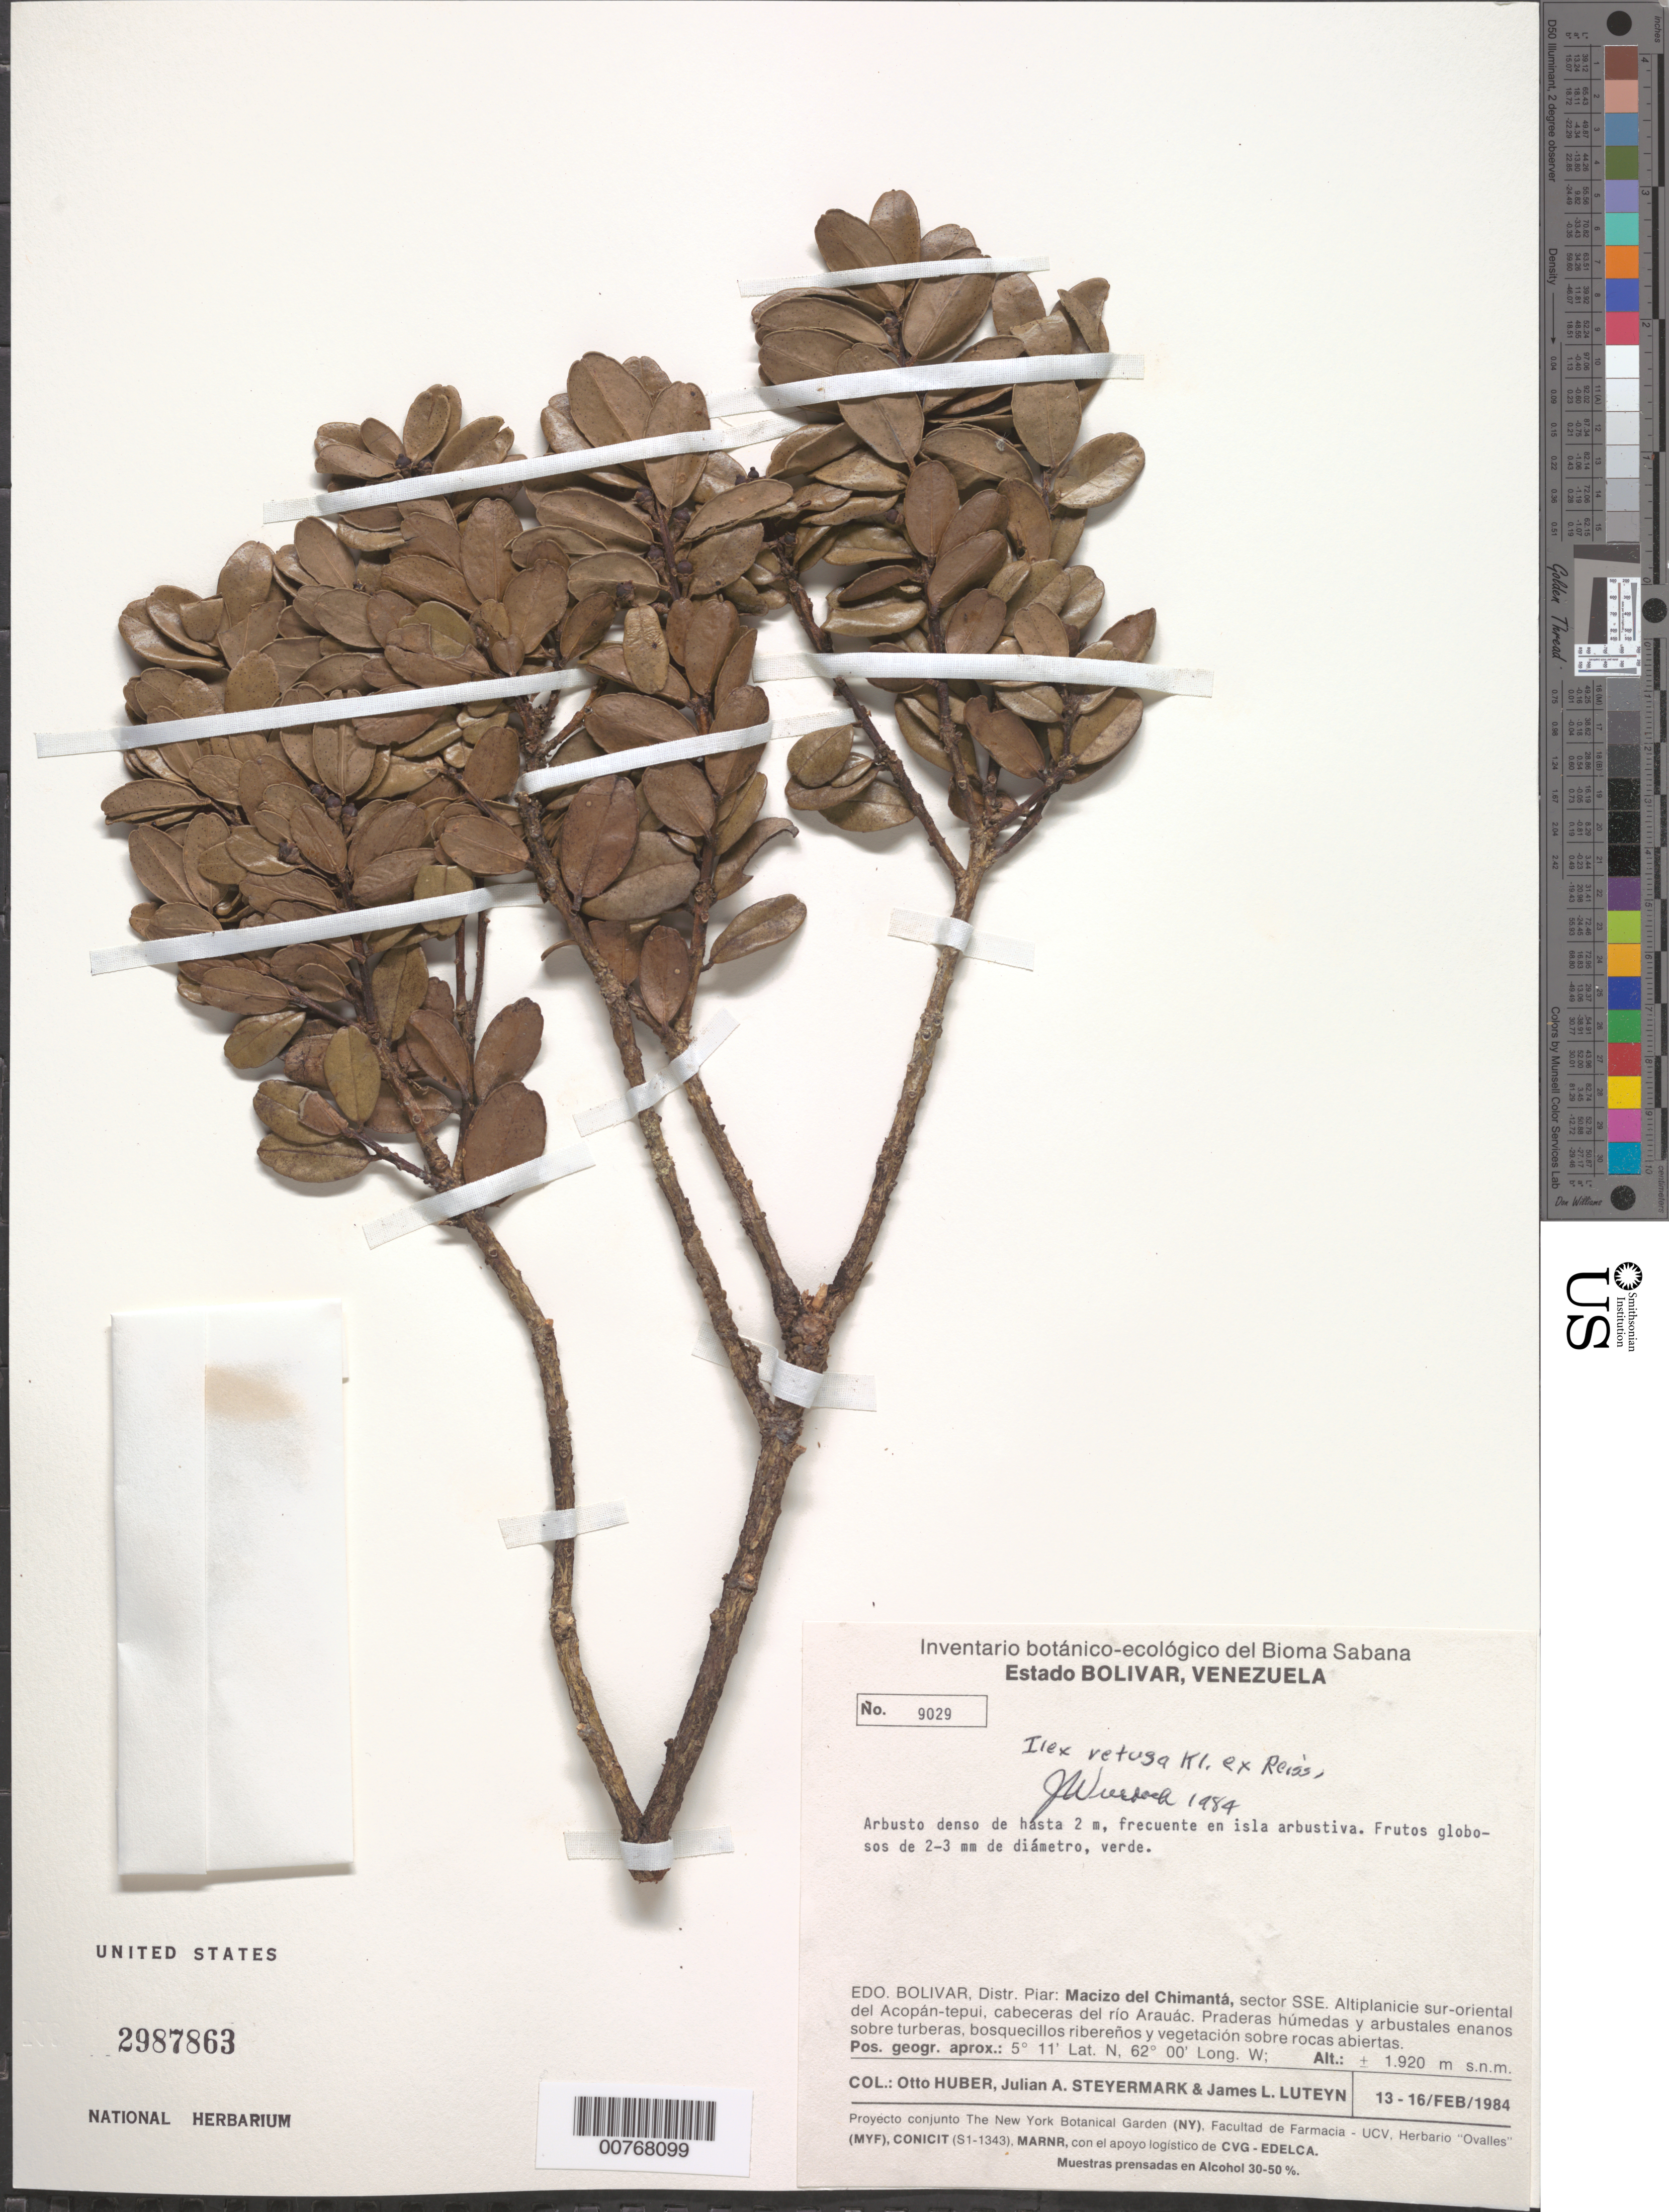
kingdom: Plantae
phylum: Tracheophyta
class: Magnoliopsida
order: Aquifoliales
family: Aquifoliaceae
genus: Ilex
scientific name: Ilex retusa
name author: Klotzsch ex Reissek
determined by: Wurdack, John J., (US), US (UNITED STATES)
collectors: O. Huber, J. Steyermark & J. L. Luteyn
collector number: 9029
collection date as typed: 13-Feb-84 to 16-Feb-84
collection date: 1984-02-13/1984-02-16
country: Venezuela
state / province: Bolívar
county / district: Piar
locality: Macizo del Chimantá, sector SSE, sur-oriental del Acopan-tepuí, cabeceras del Río Arauac.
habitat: En isla arbustiva; praderas húmedas y arbustales enanos sobre turberas, bosquecillos ribereños y vegetación sobre rocas abiertas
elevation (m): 1920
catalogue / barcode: US 2987863